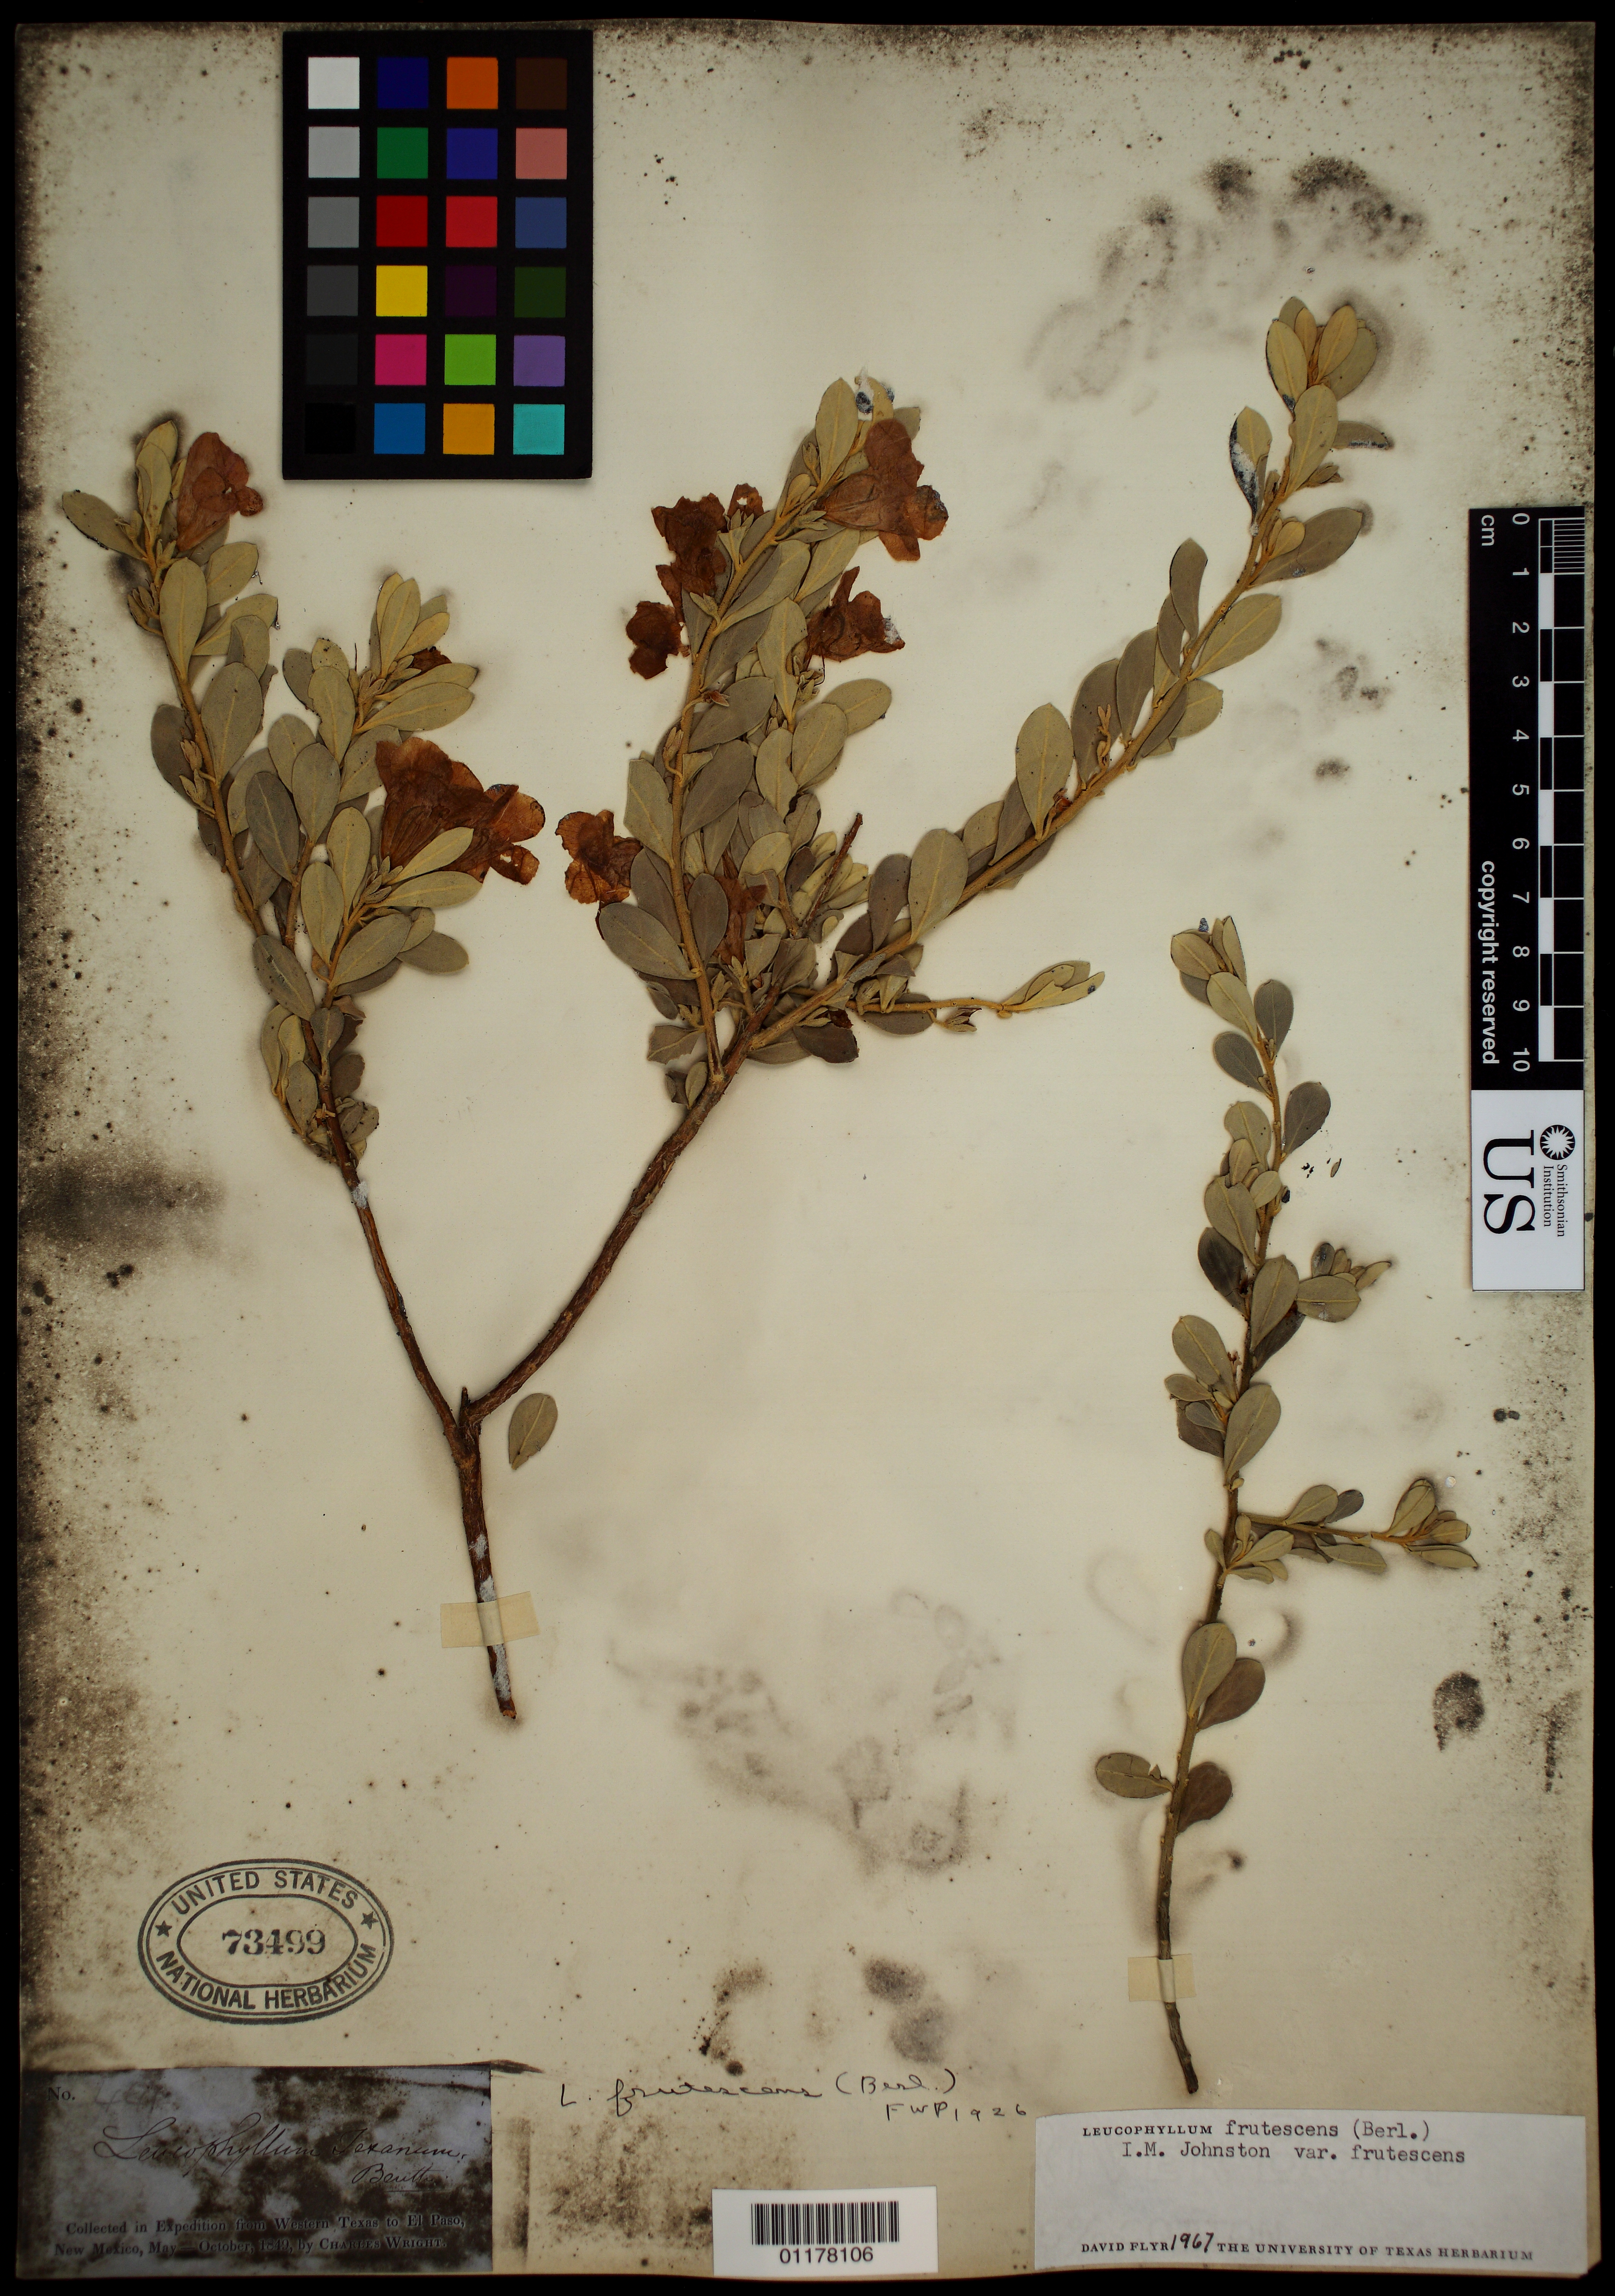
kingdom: Plantae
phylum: Tracheophyta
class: Magnoliopsida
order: Lamiales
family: Scrophulariaceae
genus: Leucophyllum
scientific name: Leucophyllum frutescens var. frutescens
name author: (Berland.) I.M. Johnst.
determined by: Flyr, D.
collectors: C. Wright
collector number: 441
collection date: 1849-05/1849-10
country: United States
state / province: New Mexico / Texas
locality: from Western Texas to El Paso, New Mexico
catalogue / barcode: US 73499